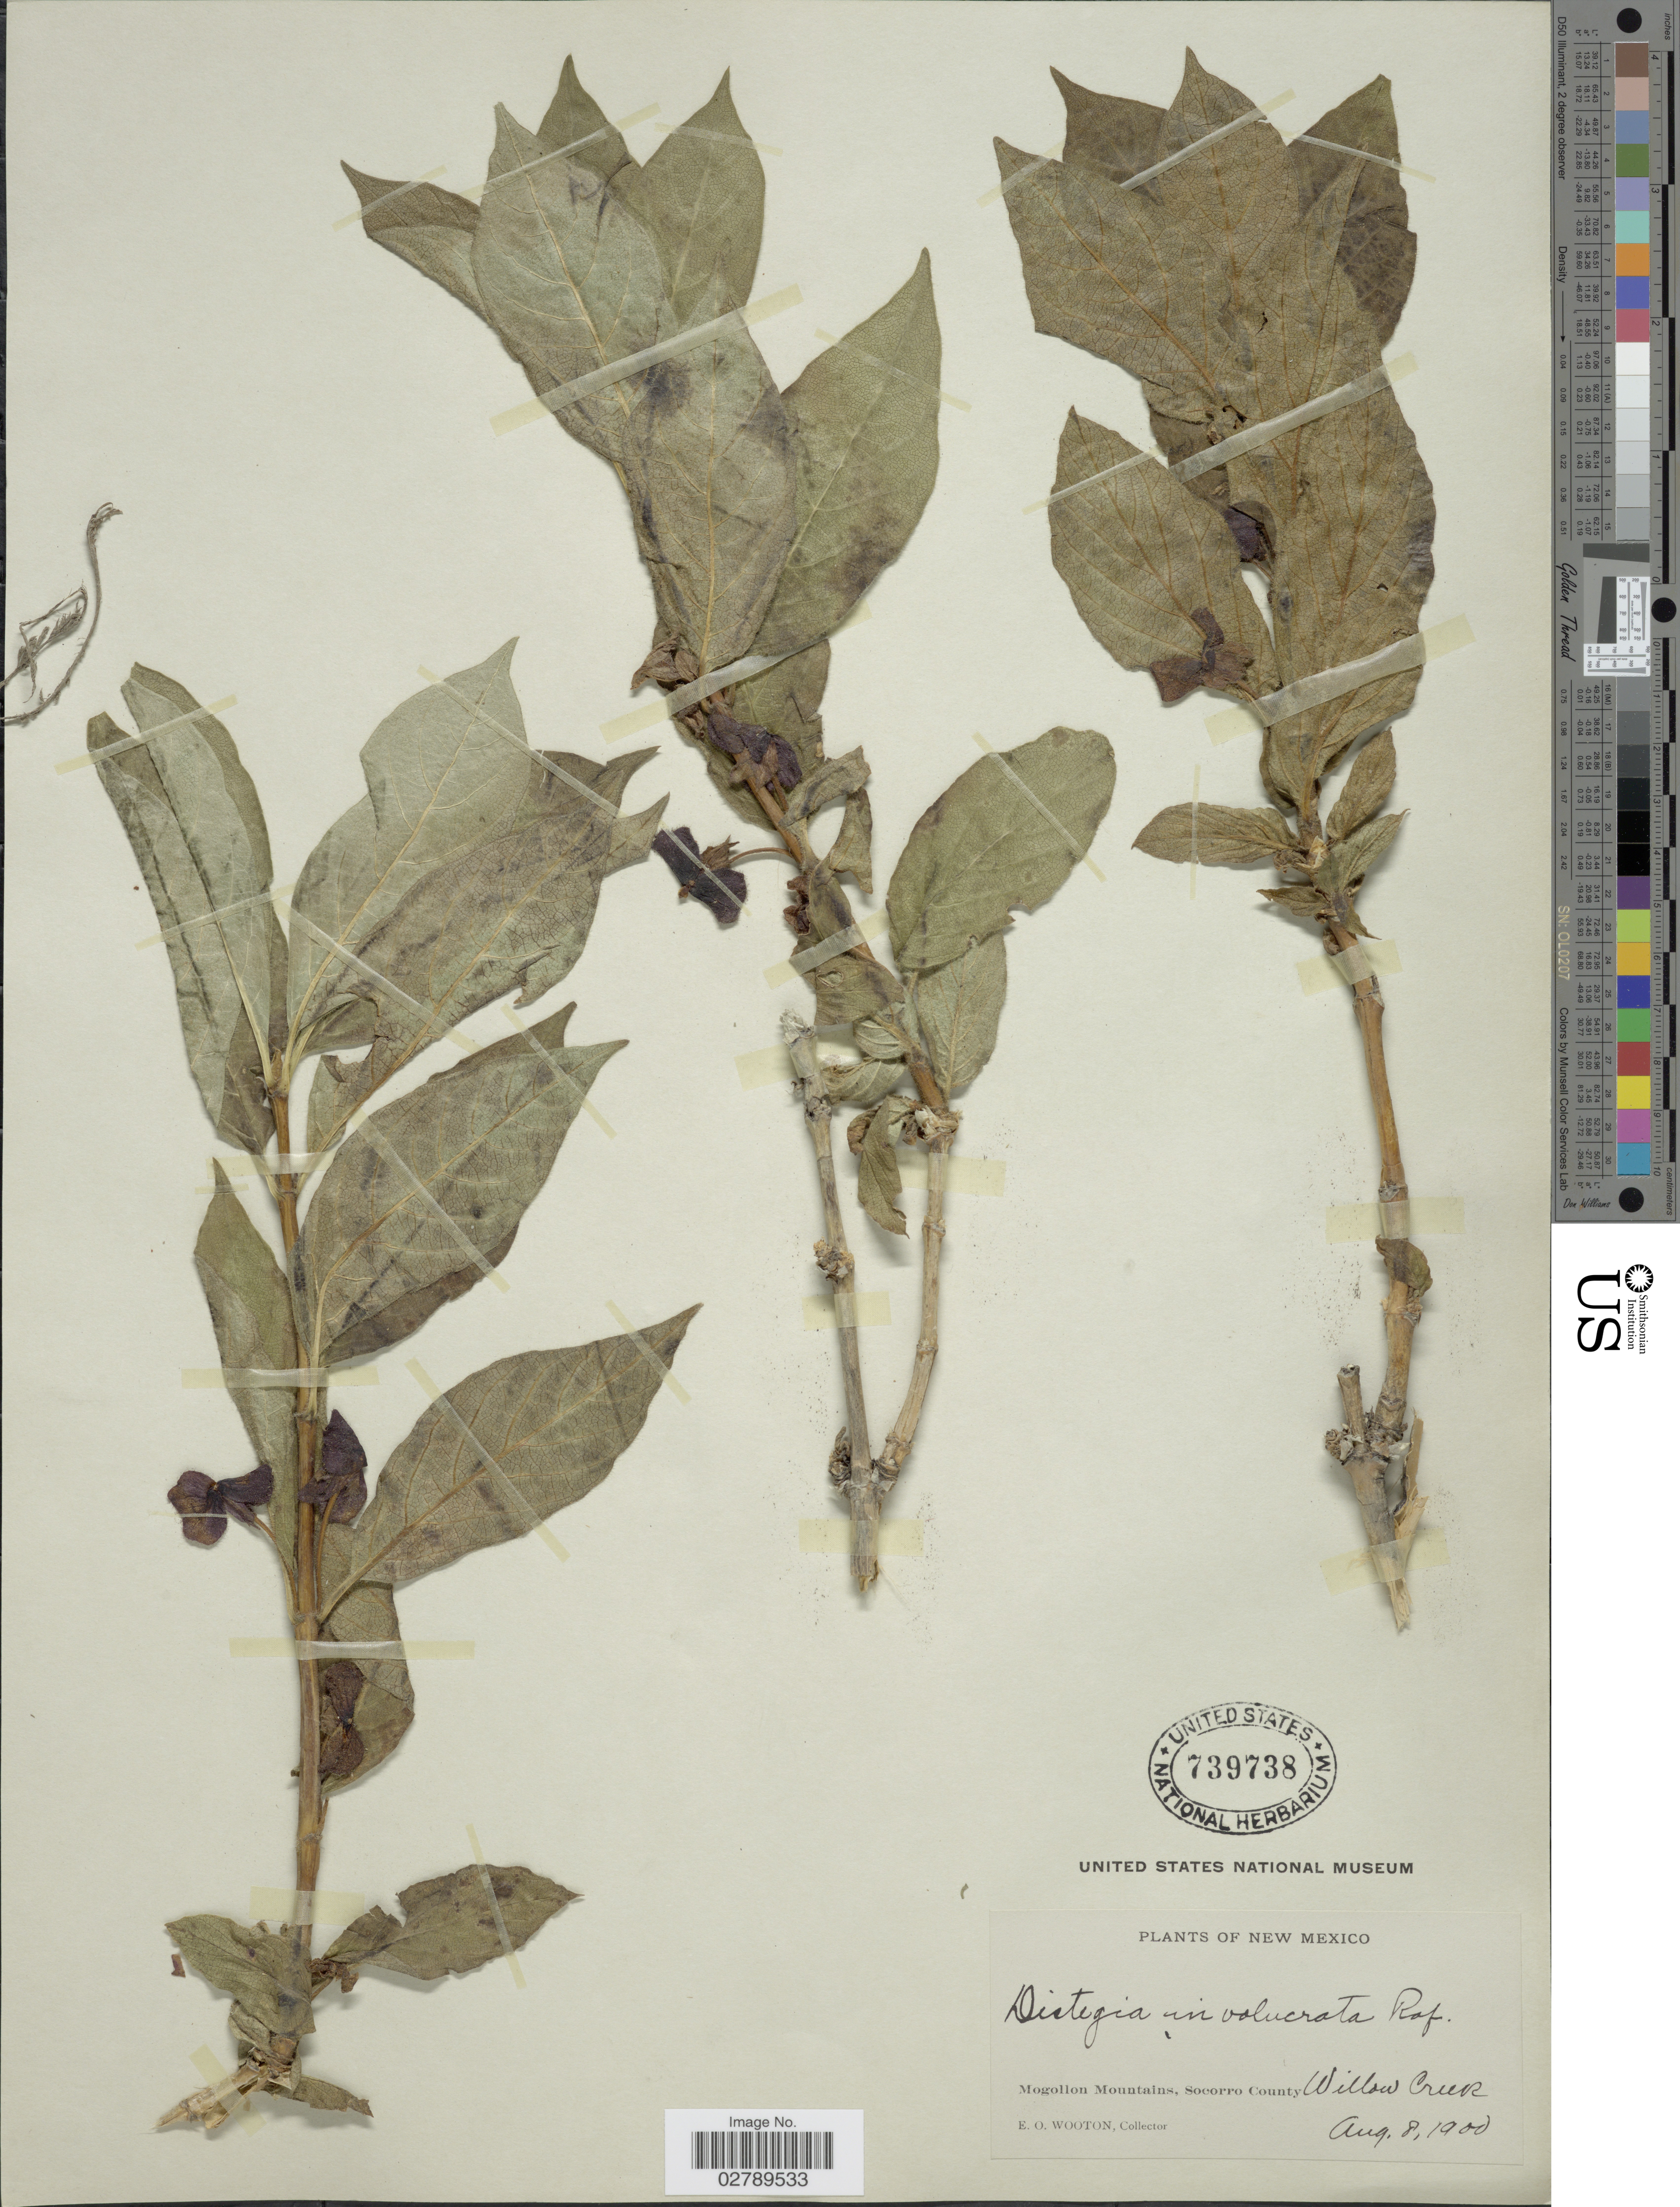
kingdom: Plantae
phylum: Tracheophyta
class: Magnoliopsida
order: Dipsacales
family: Caprifoliaceae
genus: Lonicera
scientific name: Lonicera involucrata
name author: (Richardson) Banks ex Spreng.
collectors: E. O. Wooton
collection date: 1900-08-08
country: United States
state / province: New Mexico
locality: Mogollon Mountains, Socorro County. Willow Creek.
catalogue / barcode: US 739738